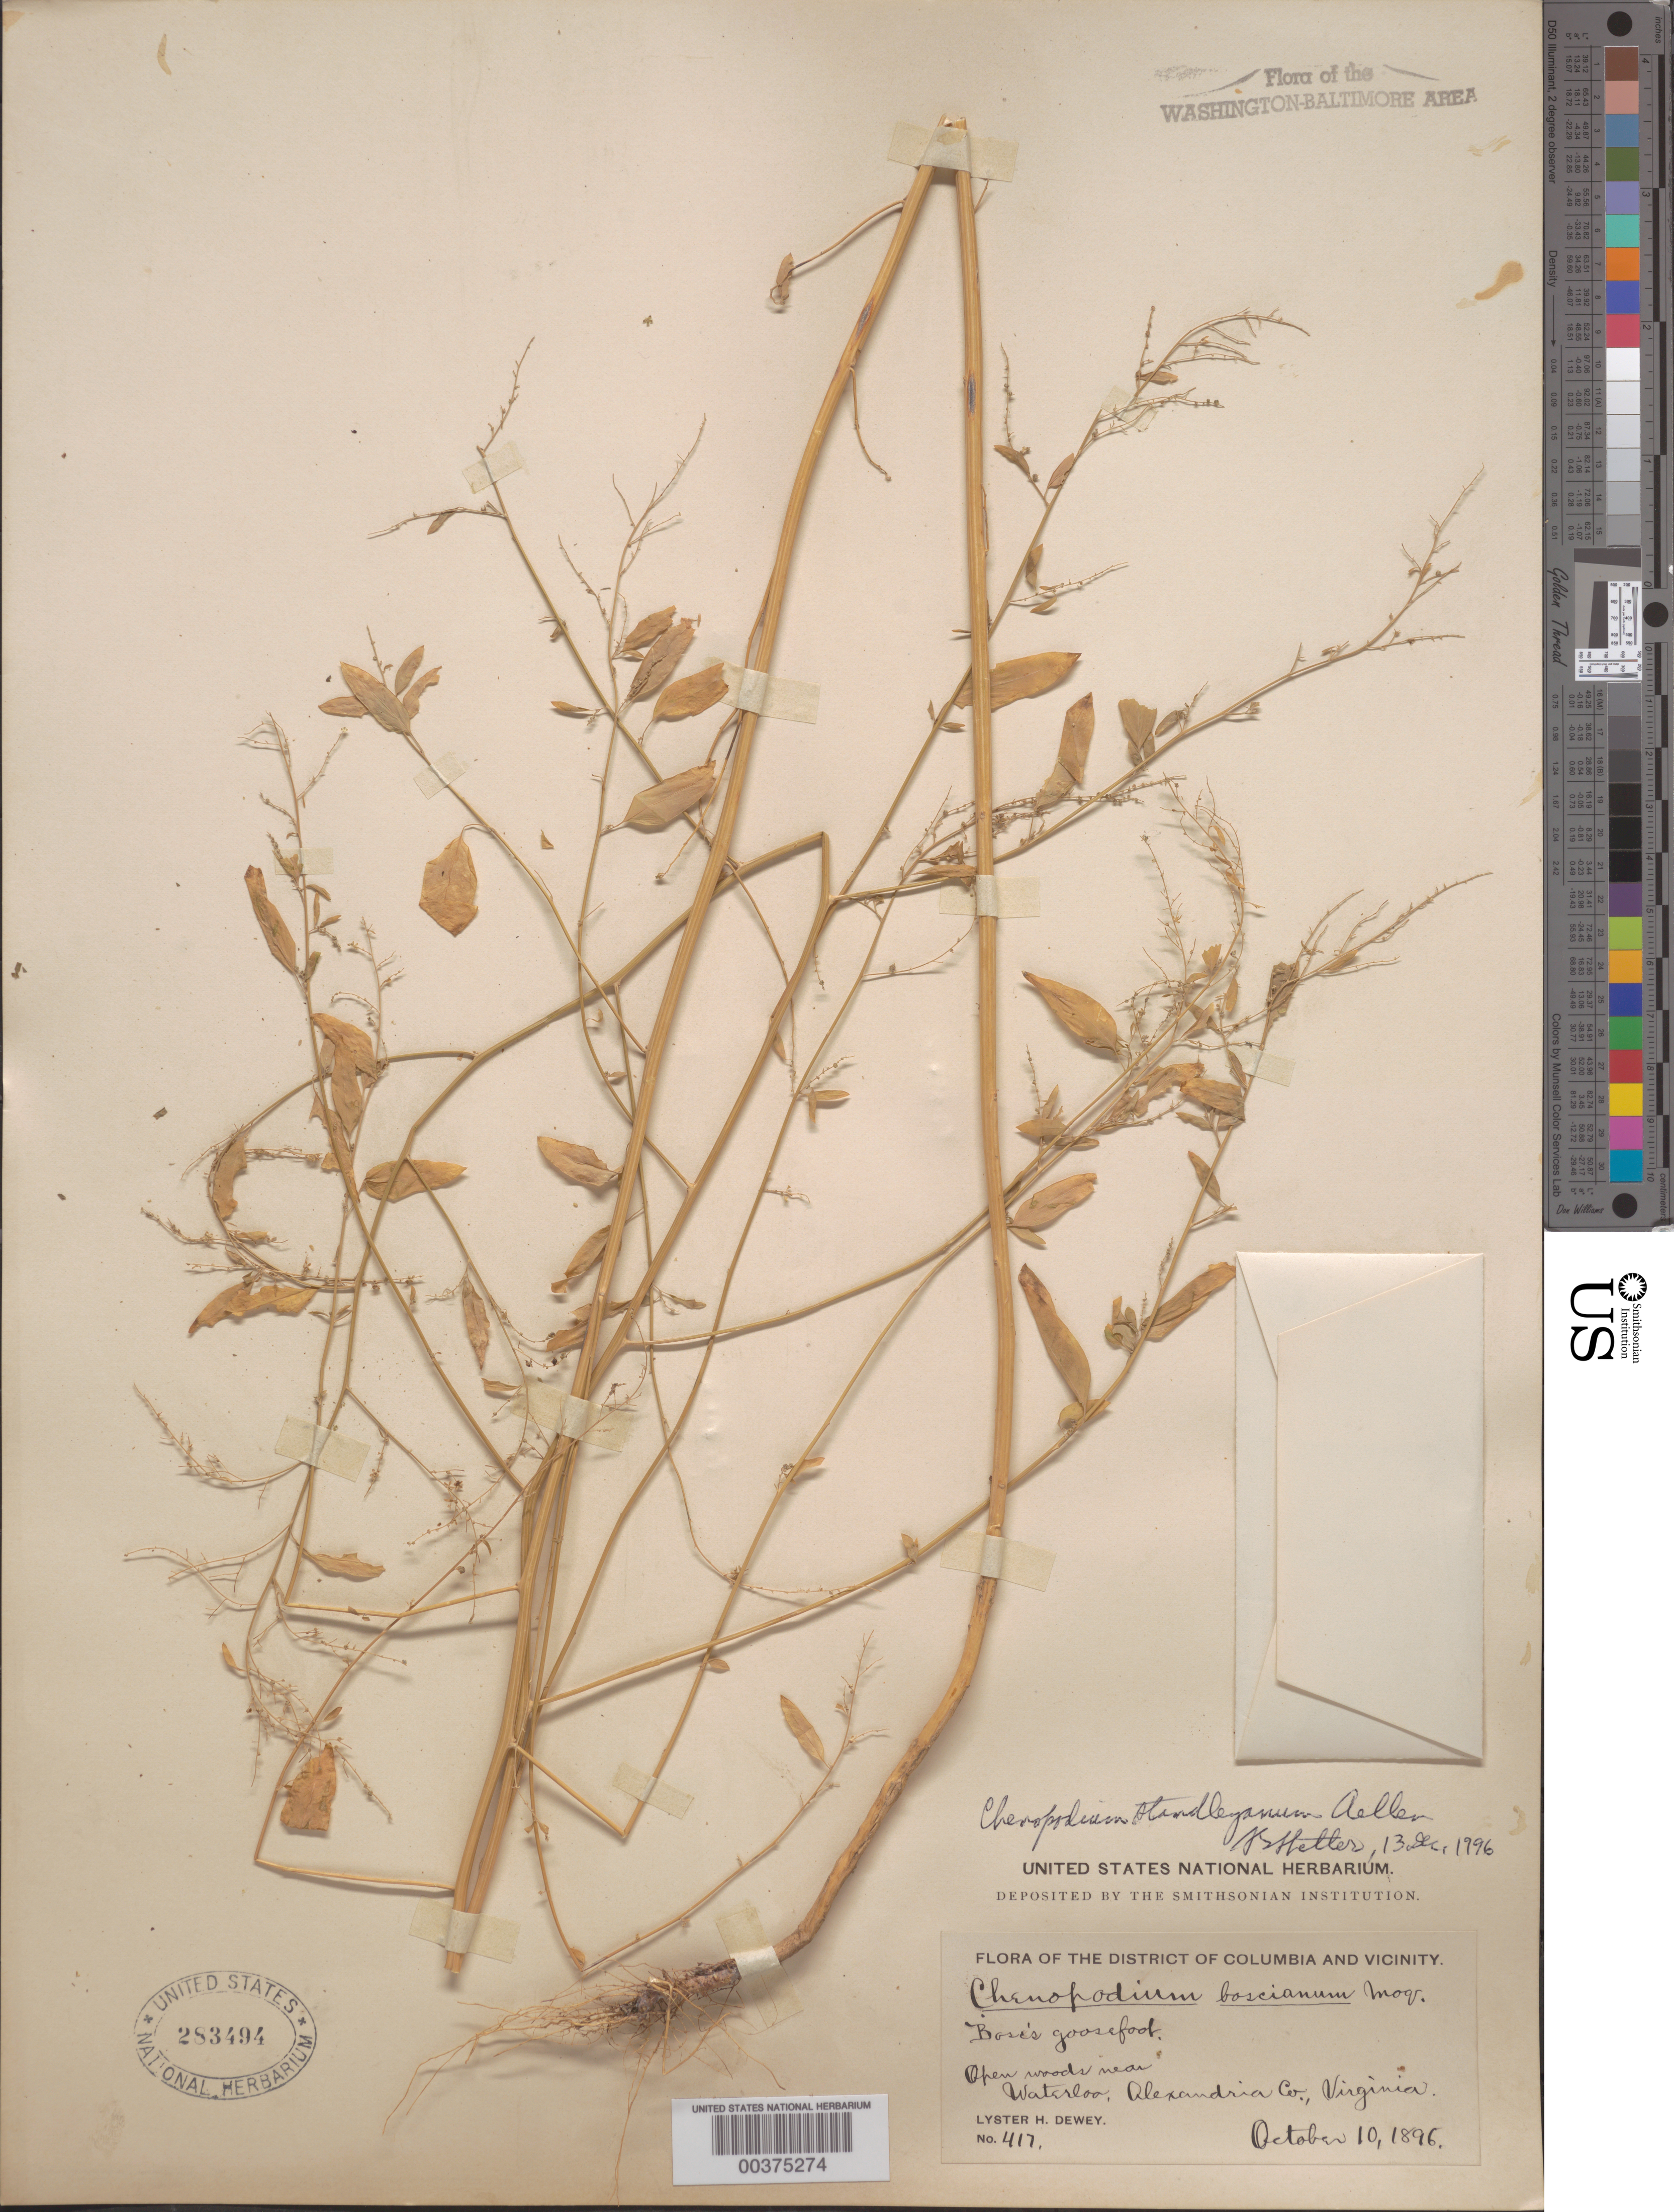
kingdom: Plantae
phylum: Tracheophyta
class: Magnoliopsida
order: Caryophyllales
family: Amaranthaceae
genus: Chenopodium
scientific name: Chenopodium standleyanum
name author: Aellen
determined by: Shetler, Stanwyn G., (US), NMNH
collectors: L. H. Dewey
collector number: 417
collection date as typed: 10 Oct 1896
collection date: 1896-10-10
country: United States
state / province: Virginia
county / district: Arlington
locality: Waterloo, Alexandria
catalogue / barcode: US 283494